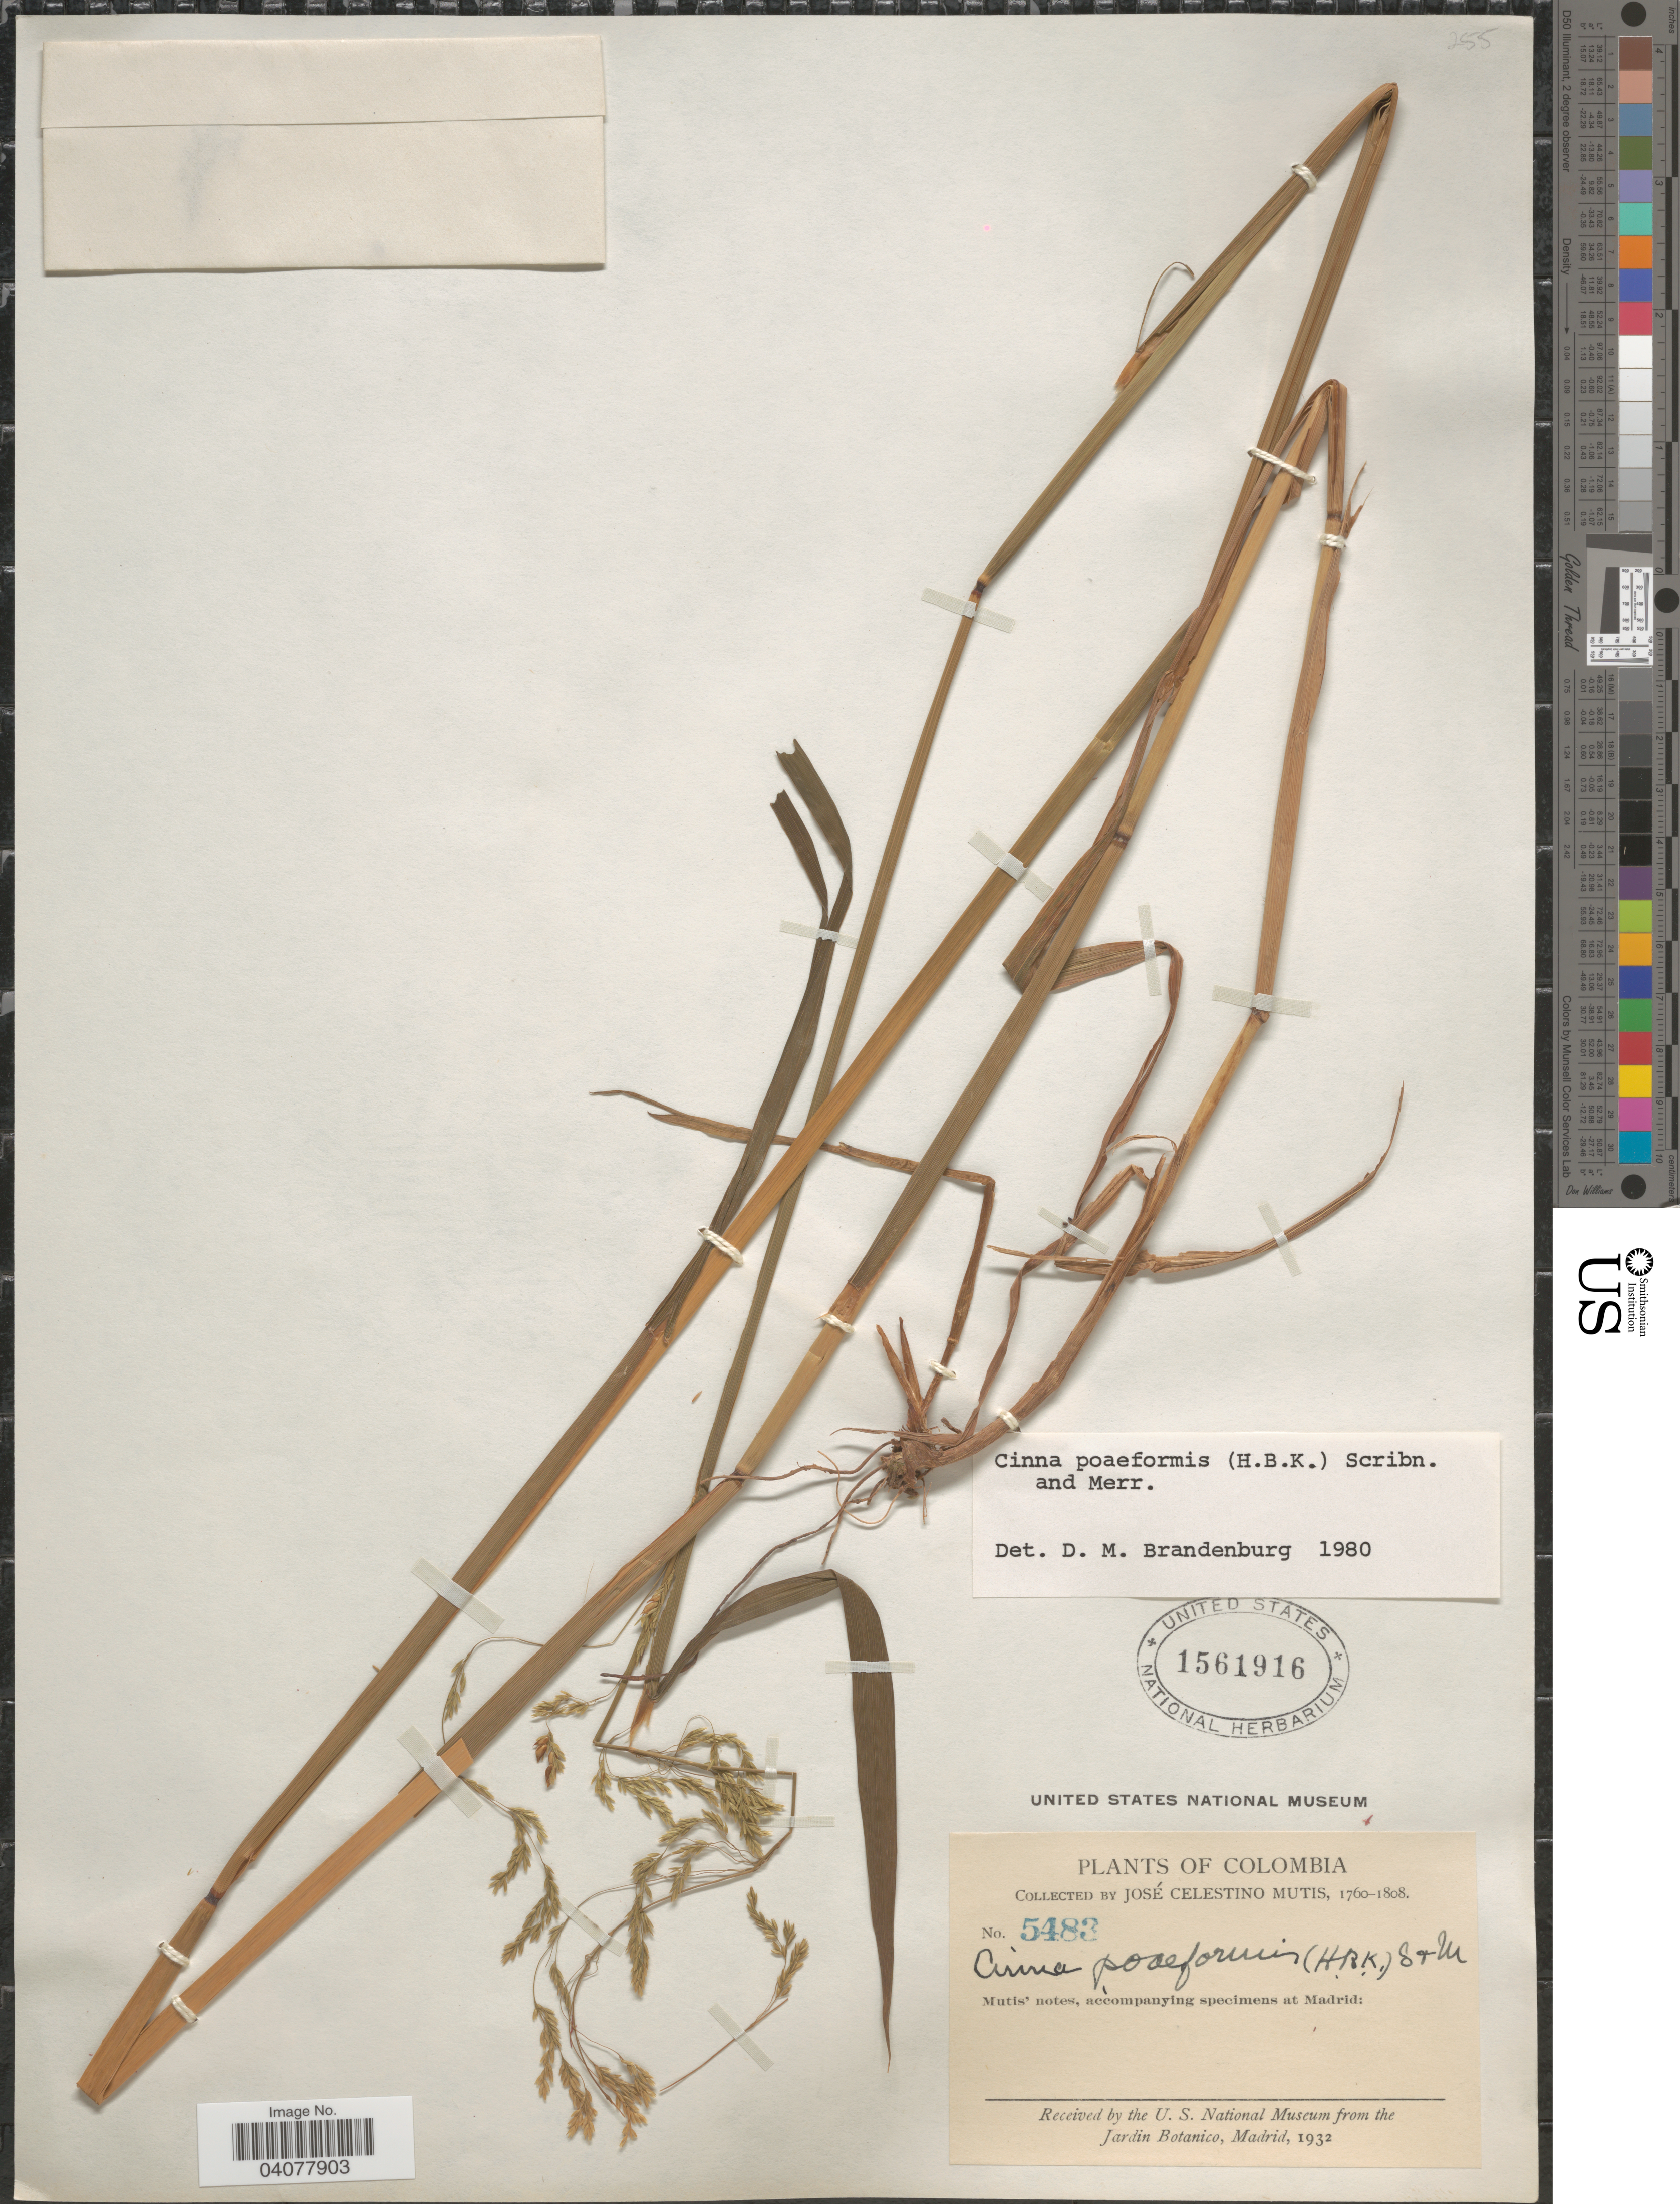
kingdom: Plantae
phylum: Tracheophyta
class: Liliopsida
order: Poales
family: Poaceae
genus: Cinna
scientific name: Cinna poiformis (Kunth) Scribn. & Merr.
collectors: J. C. B. Mutis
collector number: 5483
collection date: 1760/1808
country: Colombia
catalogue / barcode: US 1561916